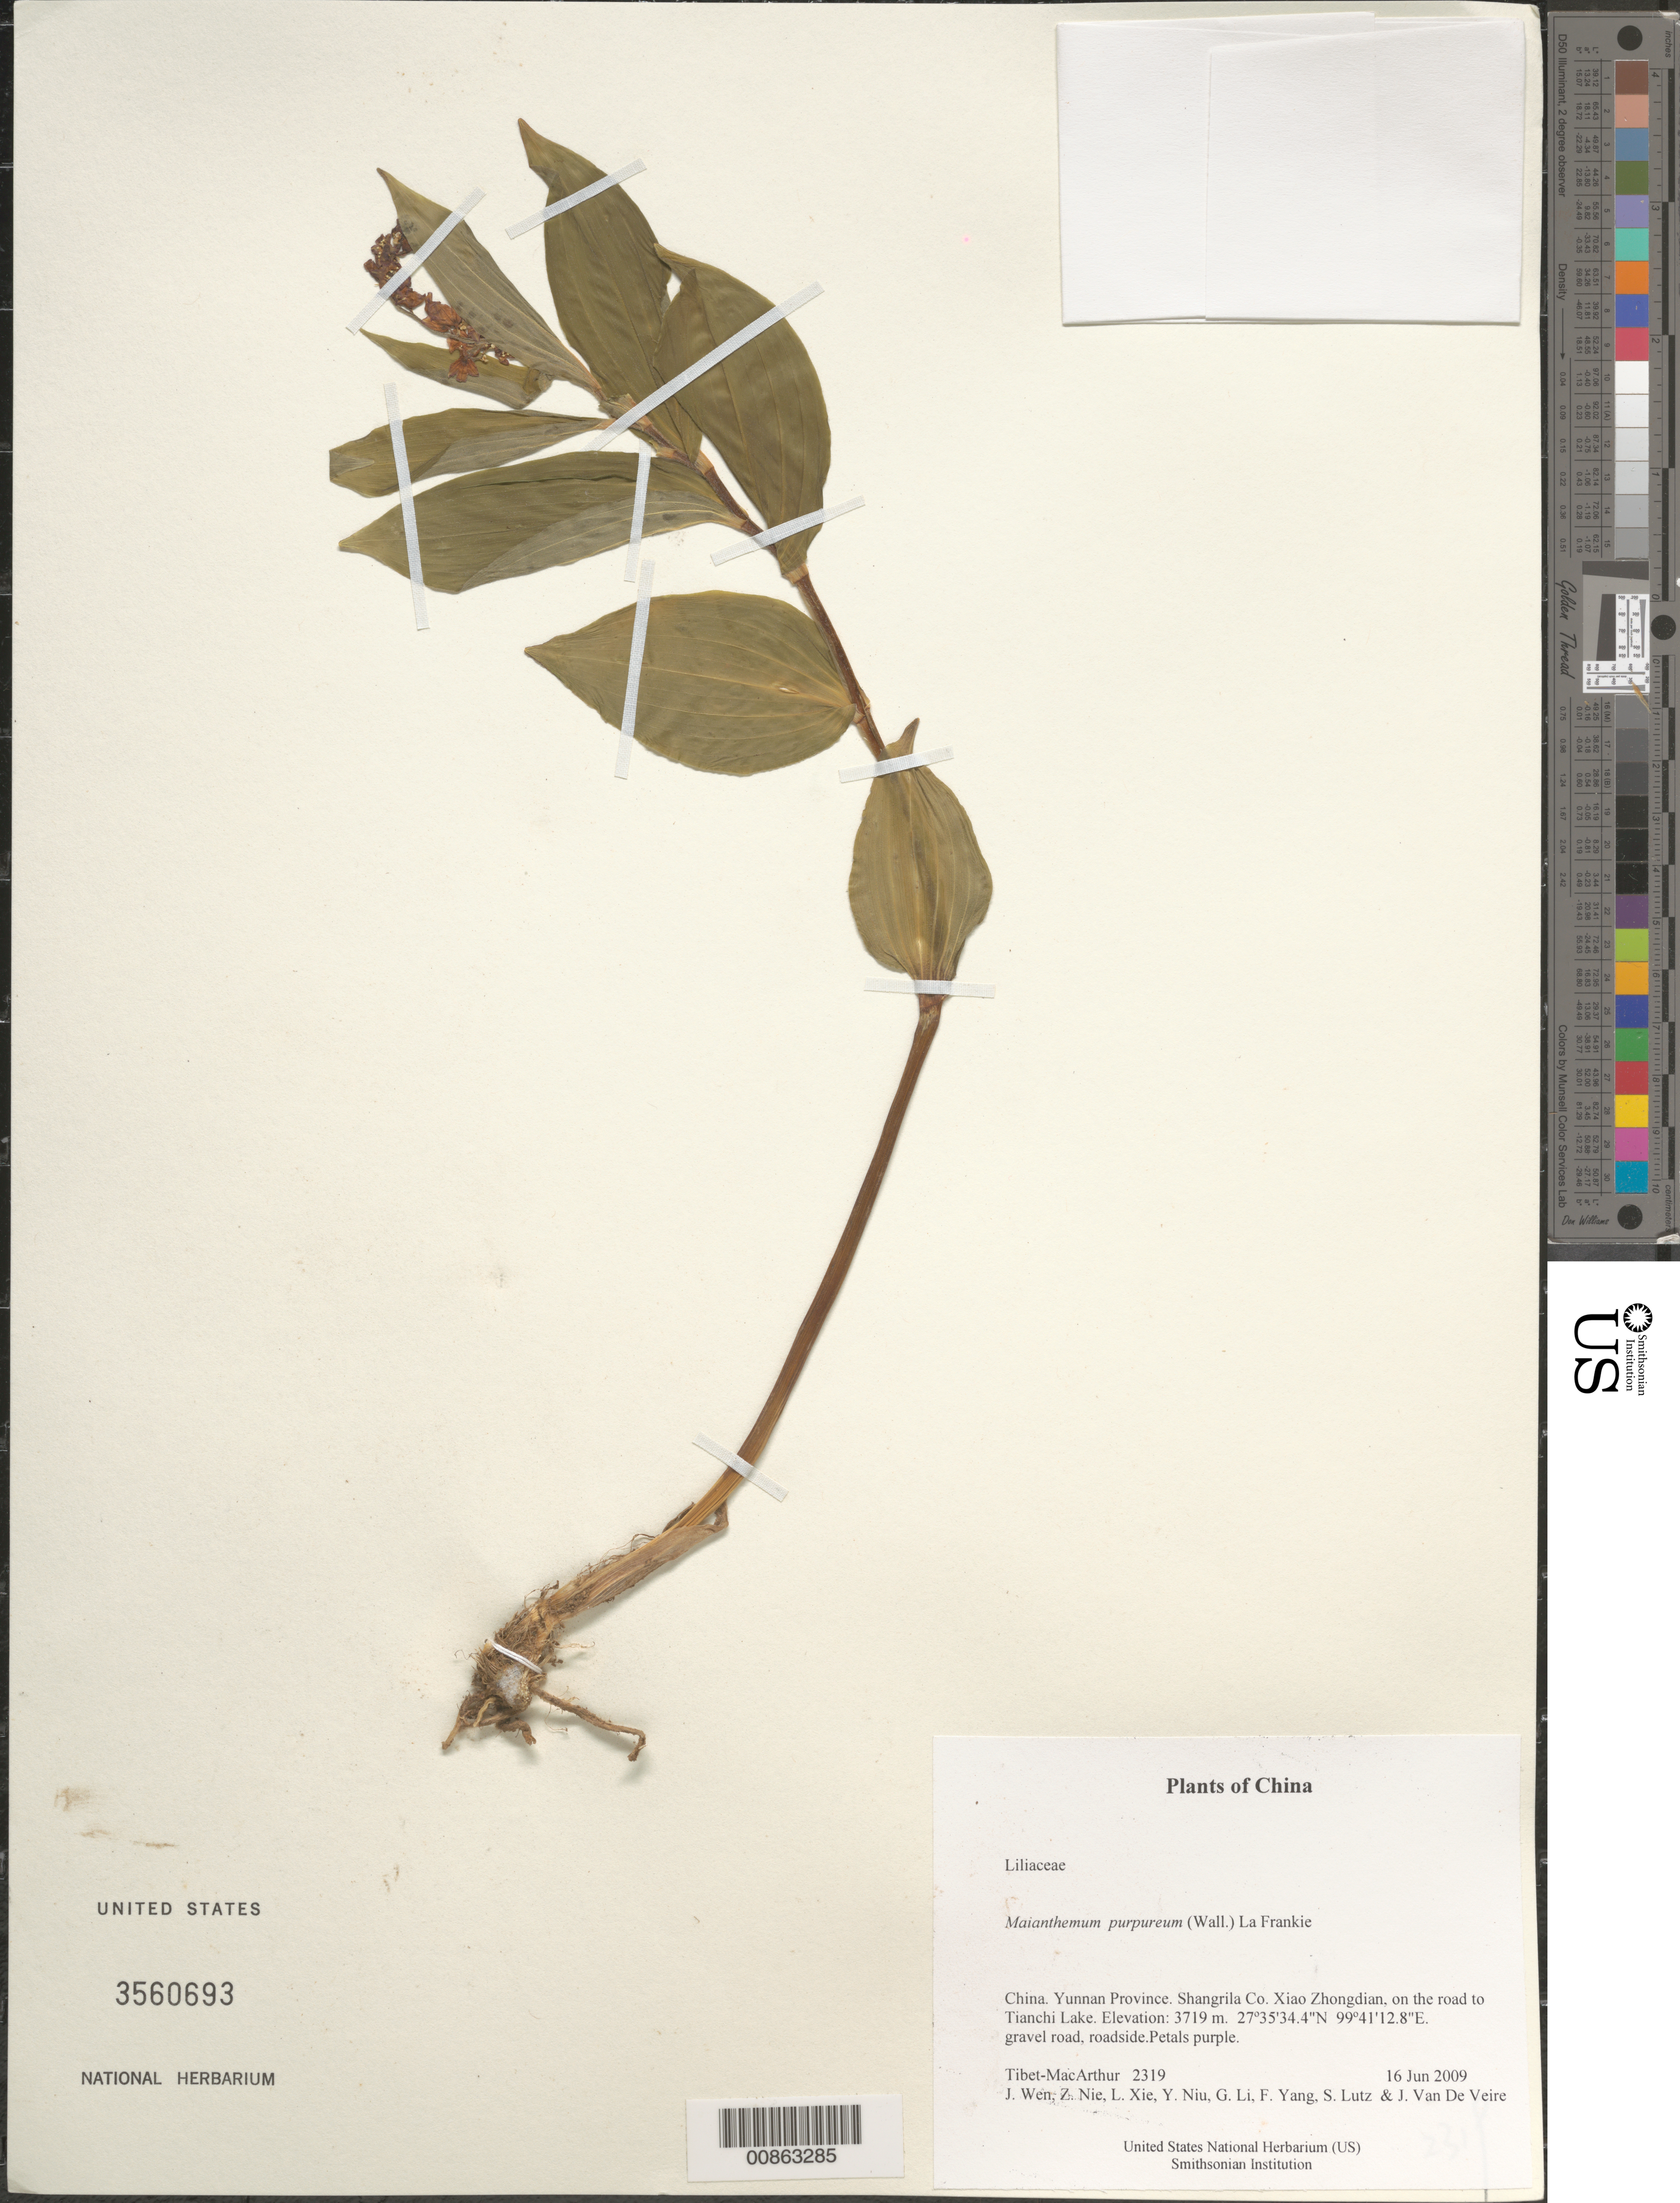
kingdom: Plantae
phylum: Tracheophyta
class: Liliopsida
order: Asparagales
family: Asparagaceae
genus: Maianthemum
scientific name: Maianthemum purpureum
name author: (Wall.) LaFrankie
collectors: Tibet-MacArthur, J. Wen, Z. Nie, L. Xie, Y. Niu, G. Li, F. Yang, S. Lutz & J. Van De Veire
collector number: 2319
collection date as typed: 16 Jun 2009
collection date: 2009-06-16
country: China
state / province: Yunnan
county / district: Shangrila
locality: Xiao Zhongdian, on the road to Tianchi Lake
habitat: gravel road, roadside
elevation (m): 3719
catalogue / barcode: US 3560693